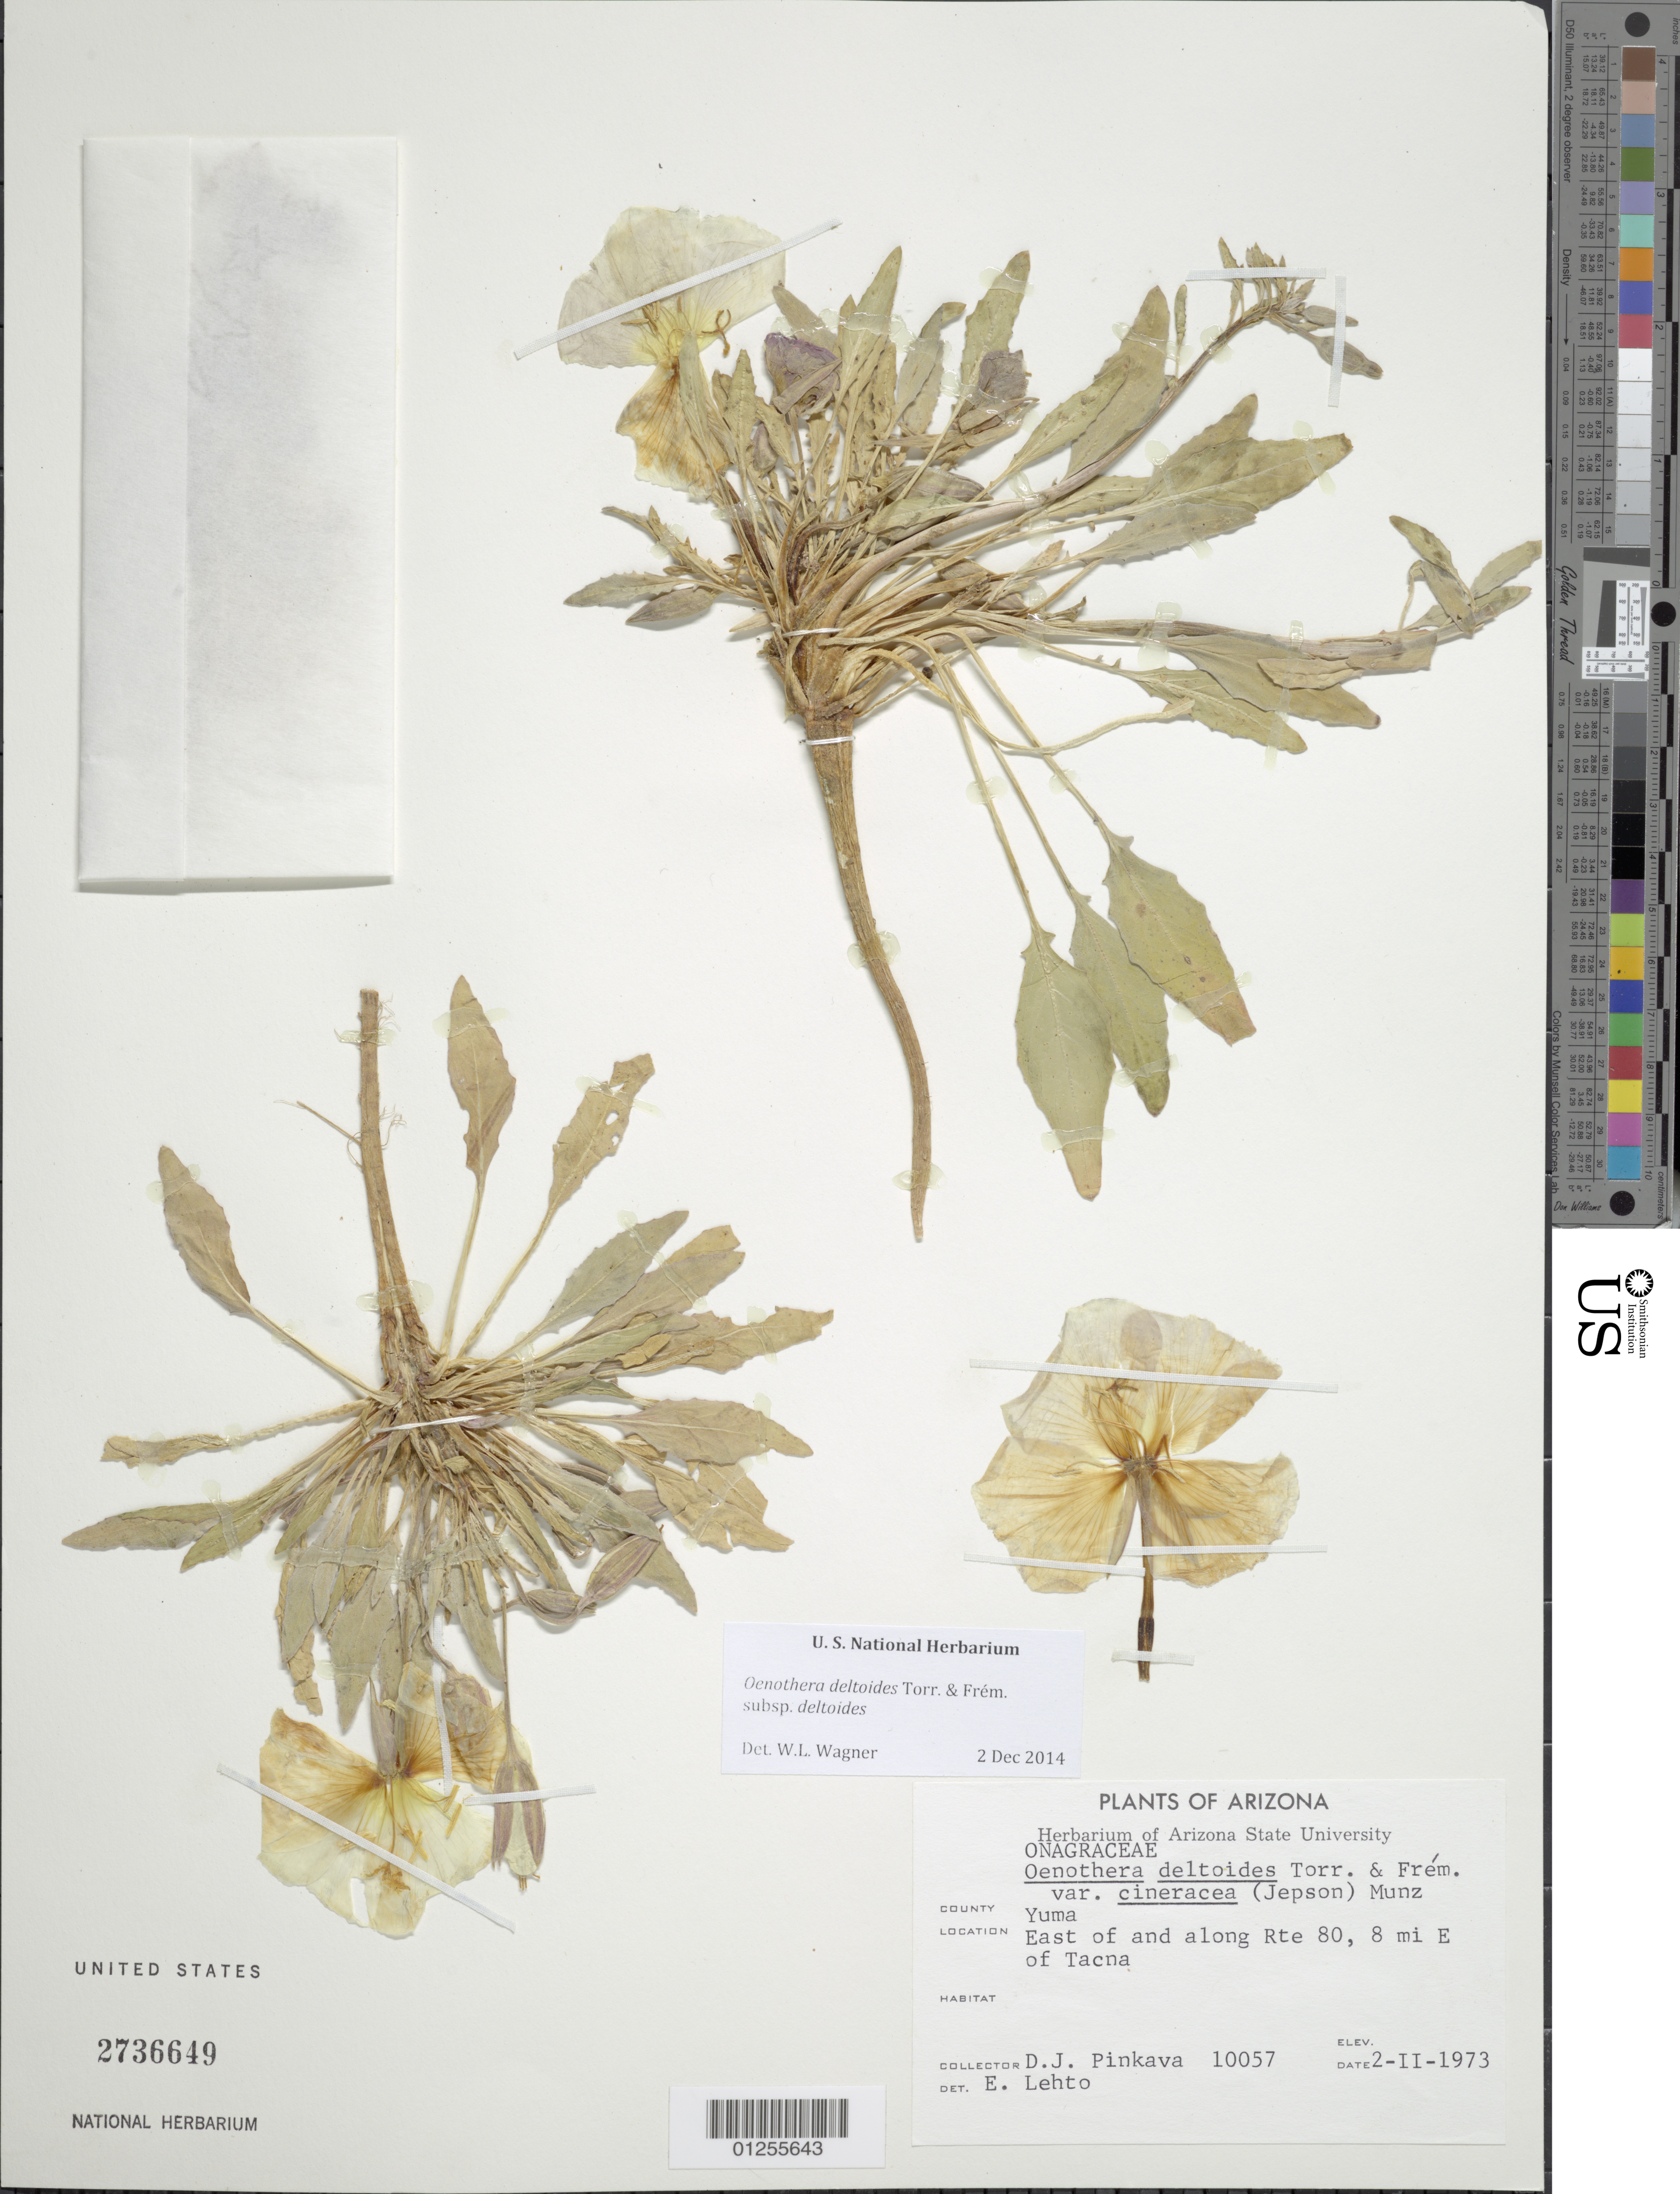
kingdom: Plantae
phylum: Tracheophyta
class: Magnoliopsida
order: Myrtales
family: Onagraceae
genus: Oenothera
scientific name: Oenothera deltoides subsp. deltoides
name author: Torr. & Frém.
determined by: Wagner, W. L., (BOT), Smithsonian Institution - National Museum of Natural History (UNITED STATES)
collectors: D. Pinkava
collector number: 10057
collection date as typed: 2-II-1973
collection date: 1973-02-02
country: United States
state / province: Arizona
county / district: Yuma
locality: East of and along Rte 80, 8 mi E of Tacna.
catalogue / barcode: US 2736649